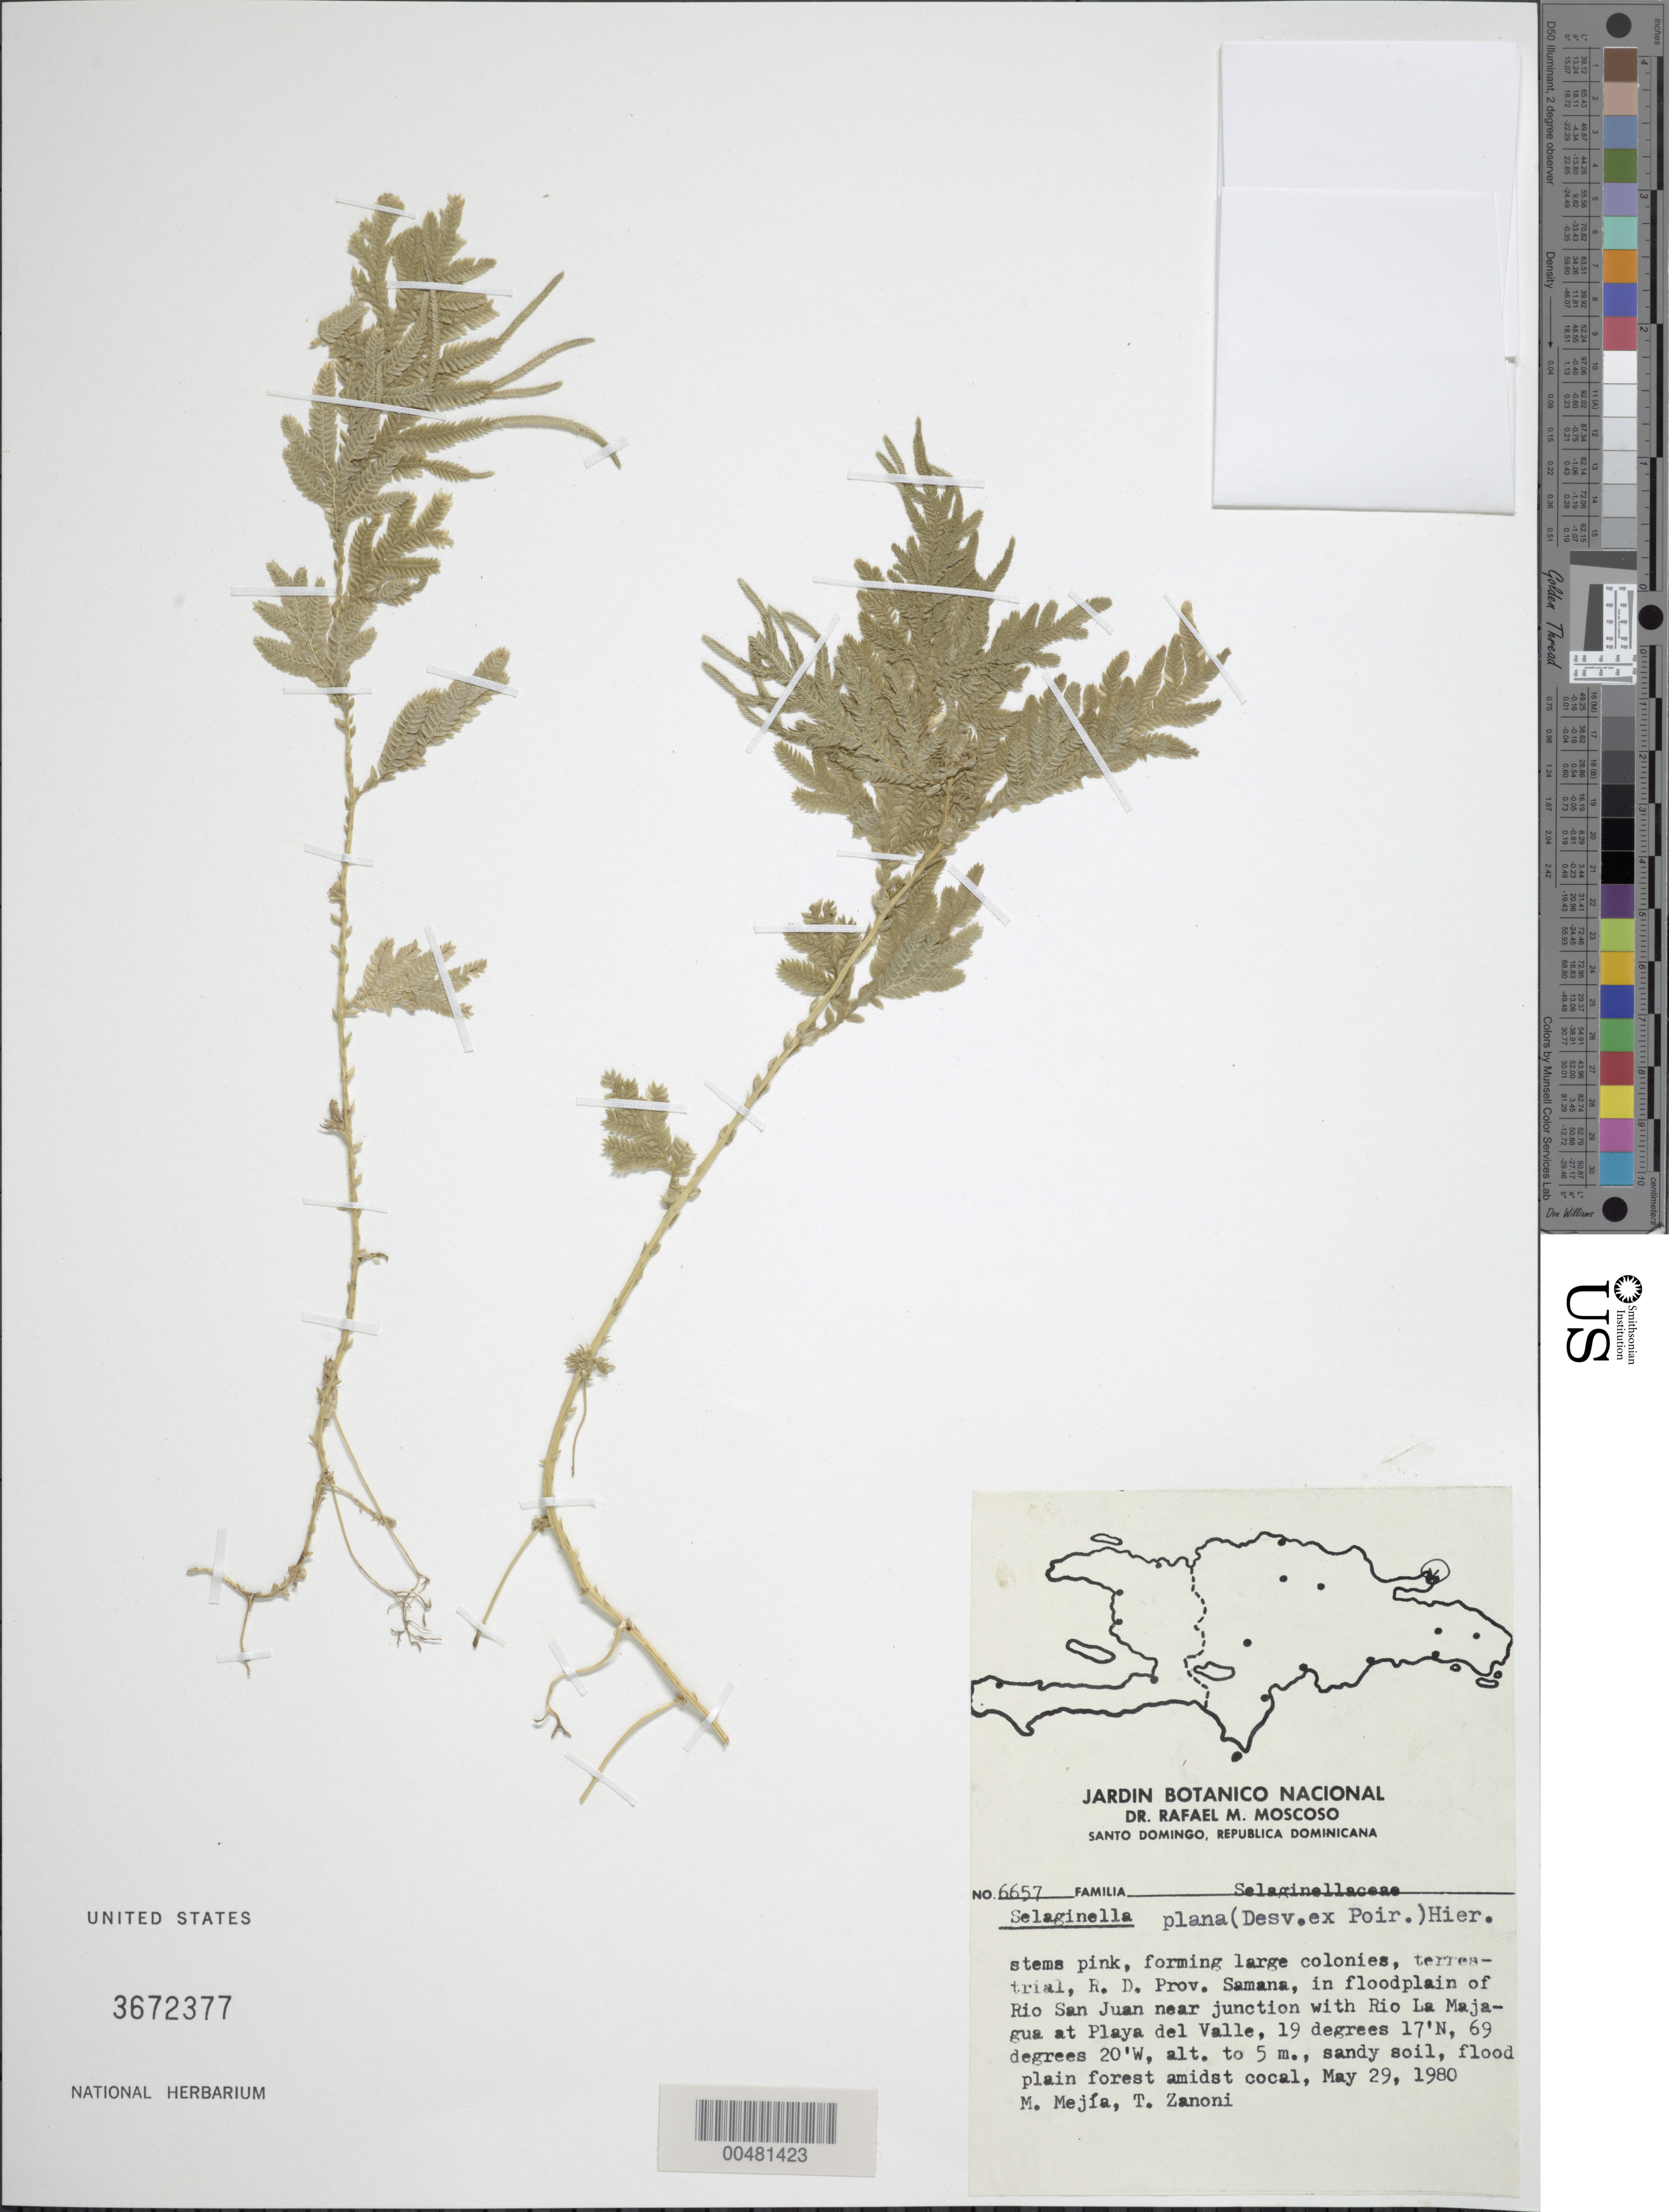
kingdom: Plantae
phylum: Tracheophyta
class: Lycopodiopsida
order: Selaginellales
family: Selaginellaceae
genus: Selaginella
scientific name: Selaginella plana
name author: (Desv. ex Poir.) Hieron.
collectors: M. Mejia & T. A. Zanoni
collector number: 6657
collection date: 1980-05-29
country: Dominican Republic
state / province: Samaná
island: Hispaniola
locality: Río San Juan floodplain, near junction with Río La Majagua at Playa del Valle.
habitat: Sandy soil, flood plain forest amidst cocal.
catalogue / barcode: US 3672377